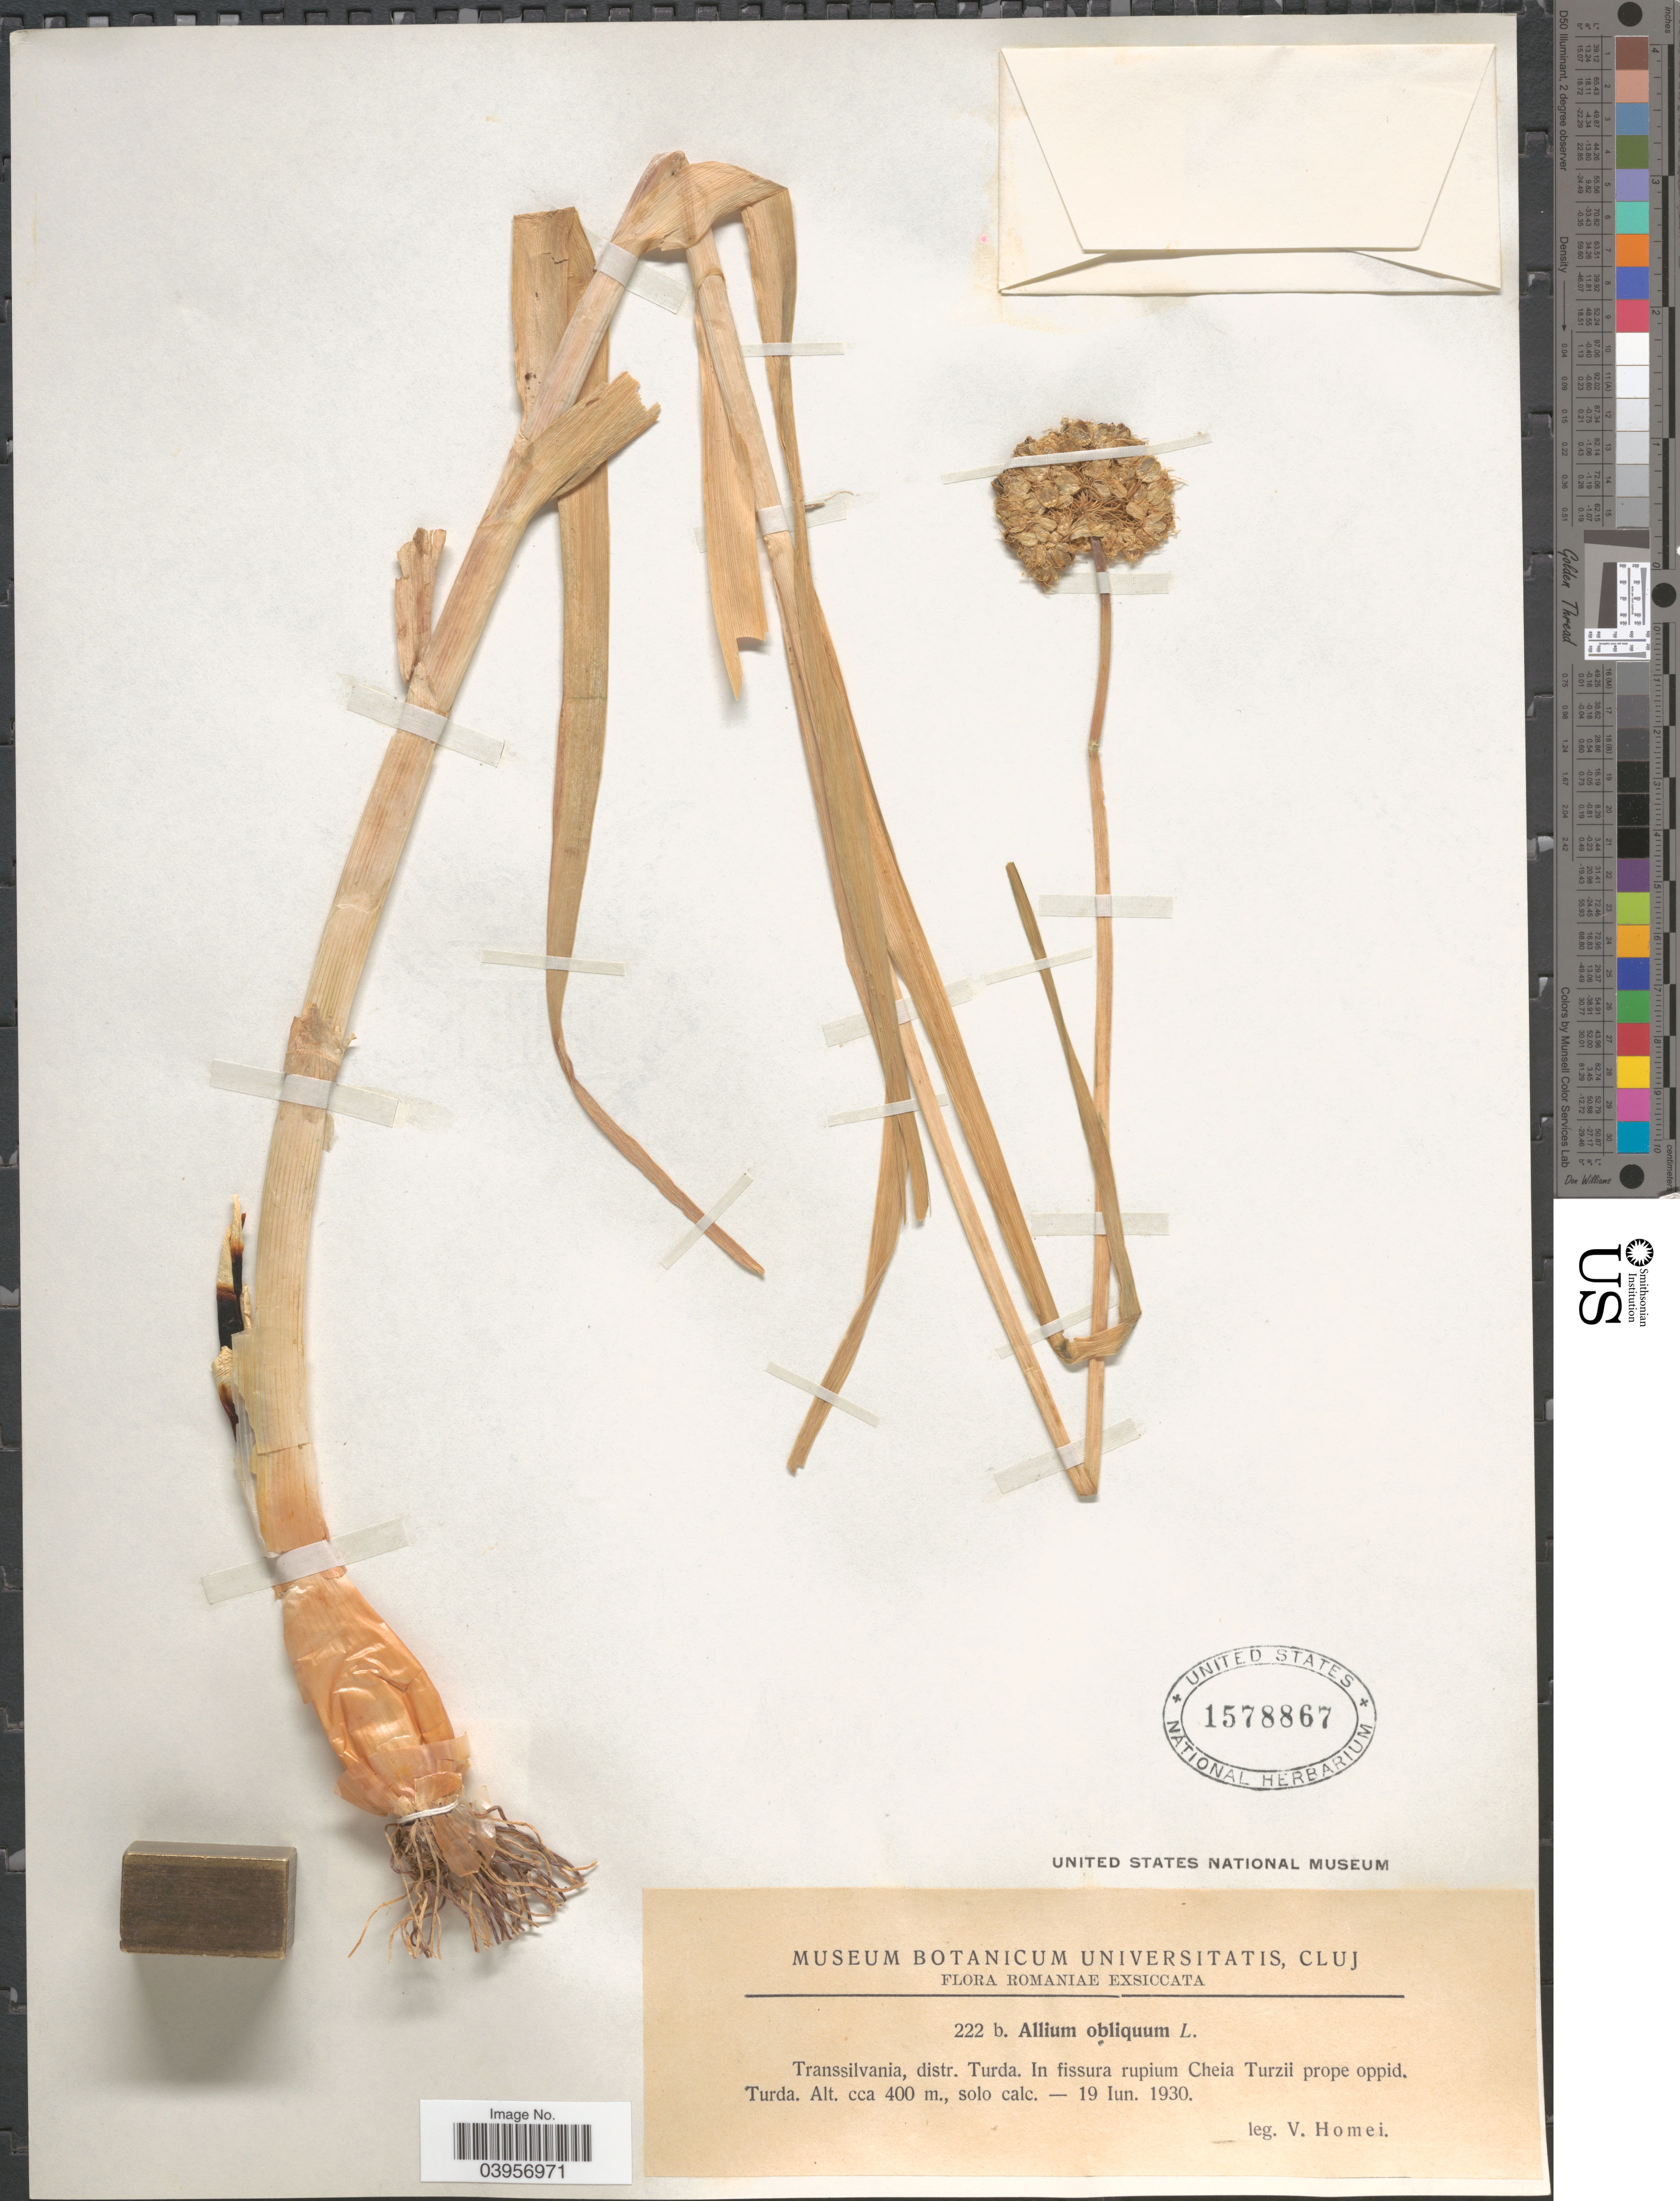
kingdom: Plantae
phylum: Tracheophyta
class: Liliopsida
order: Asparagales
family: Amaryllidaceae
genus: Allium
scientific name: Allium obliquum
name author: L.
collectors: V. Homei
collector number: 222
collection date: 1930-06-19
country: Romania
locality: Transsilvania, distr. Turda. In fissura rupium Cheia Turzii prope oppid. Turda.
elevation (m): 400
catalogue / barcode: US 1578867